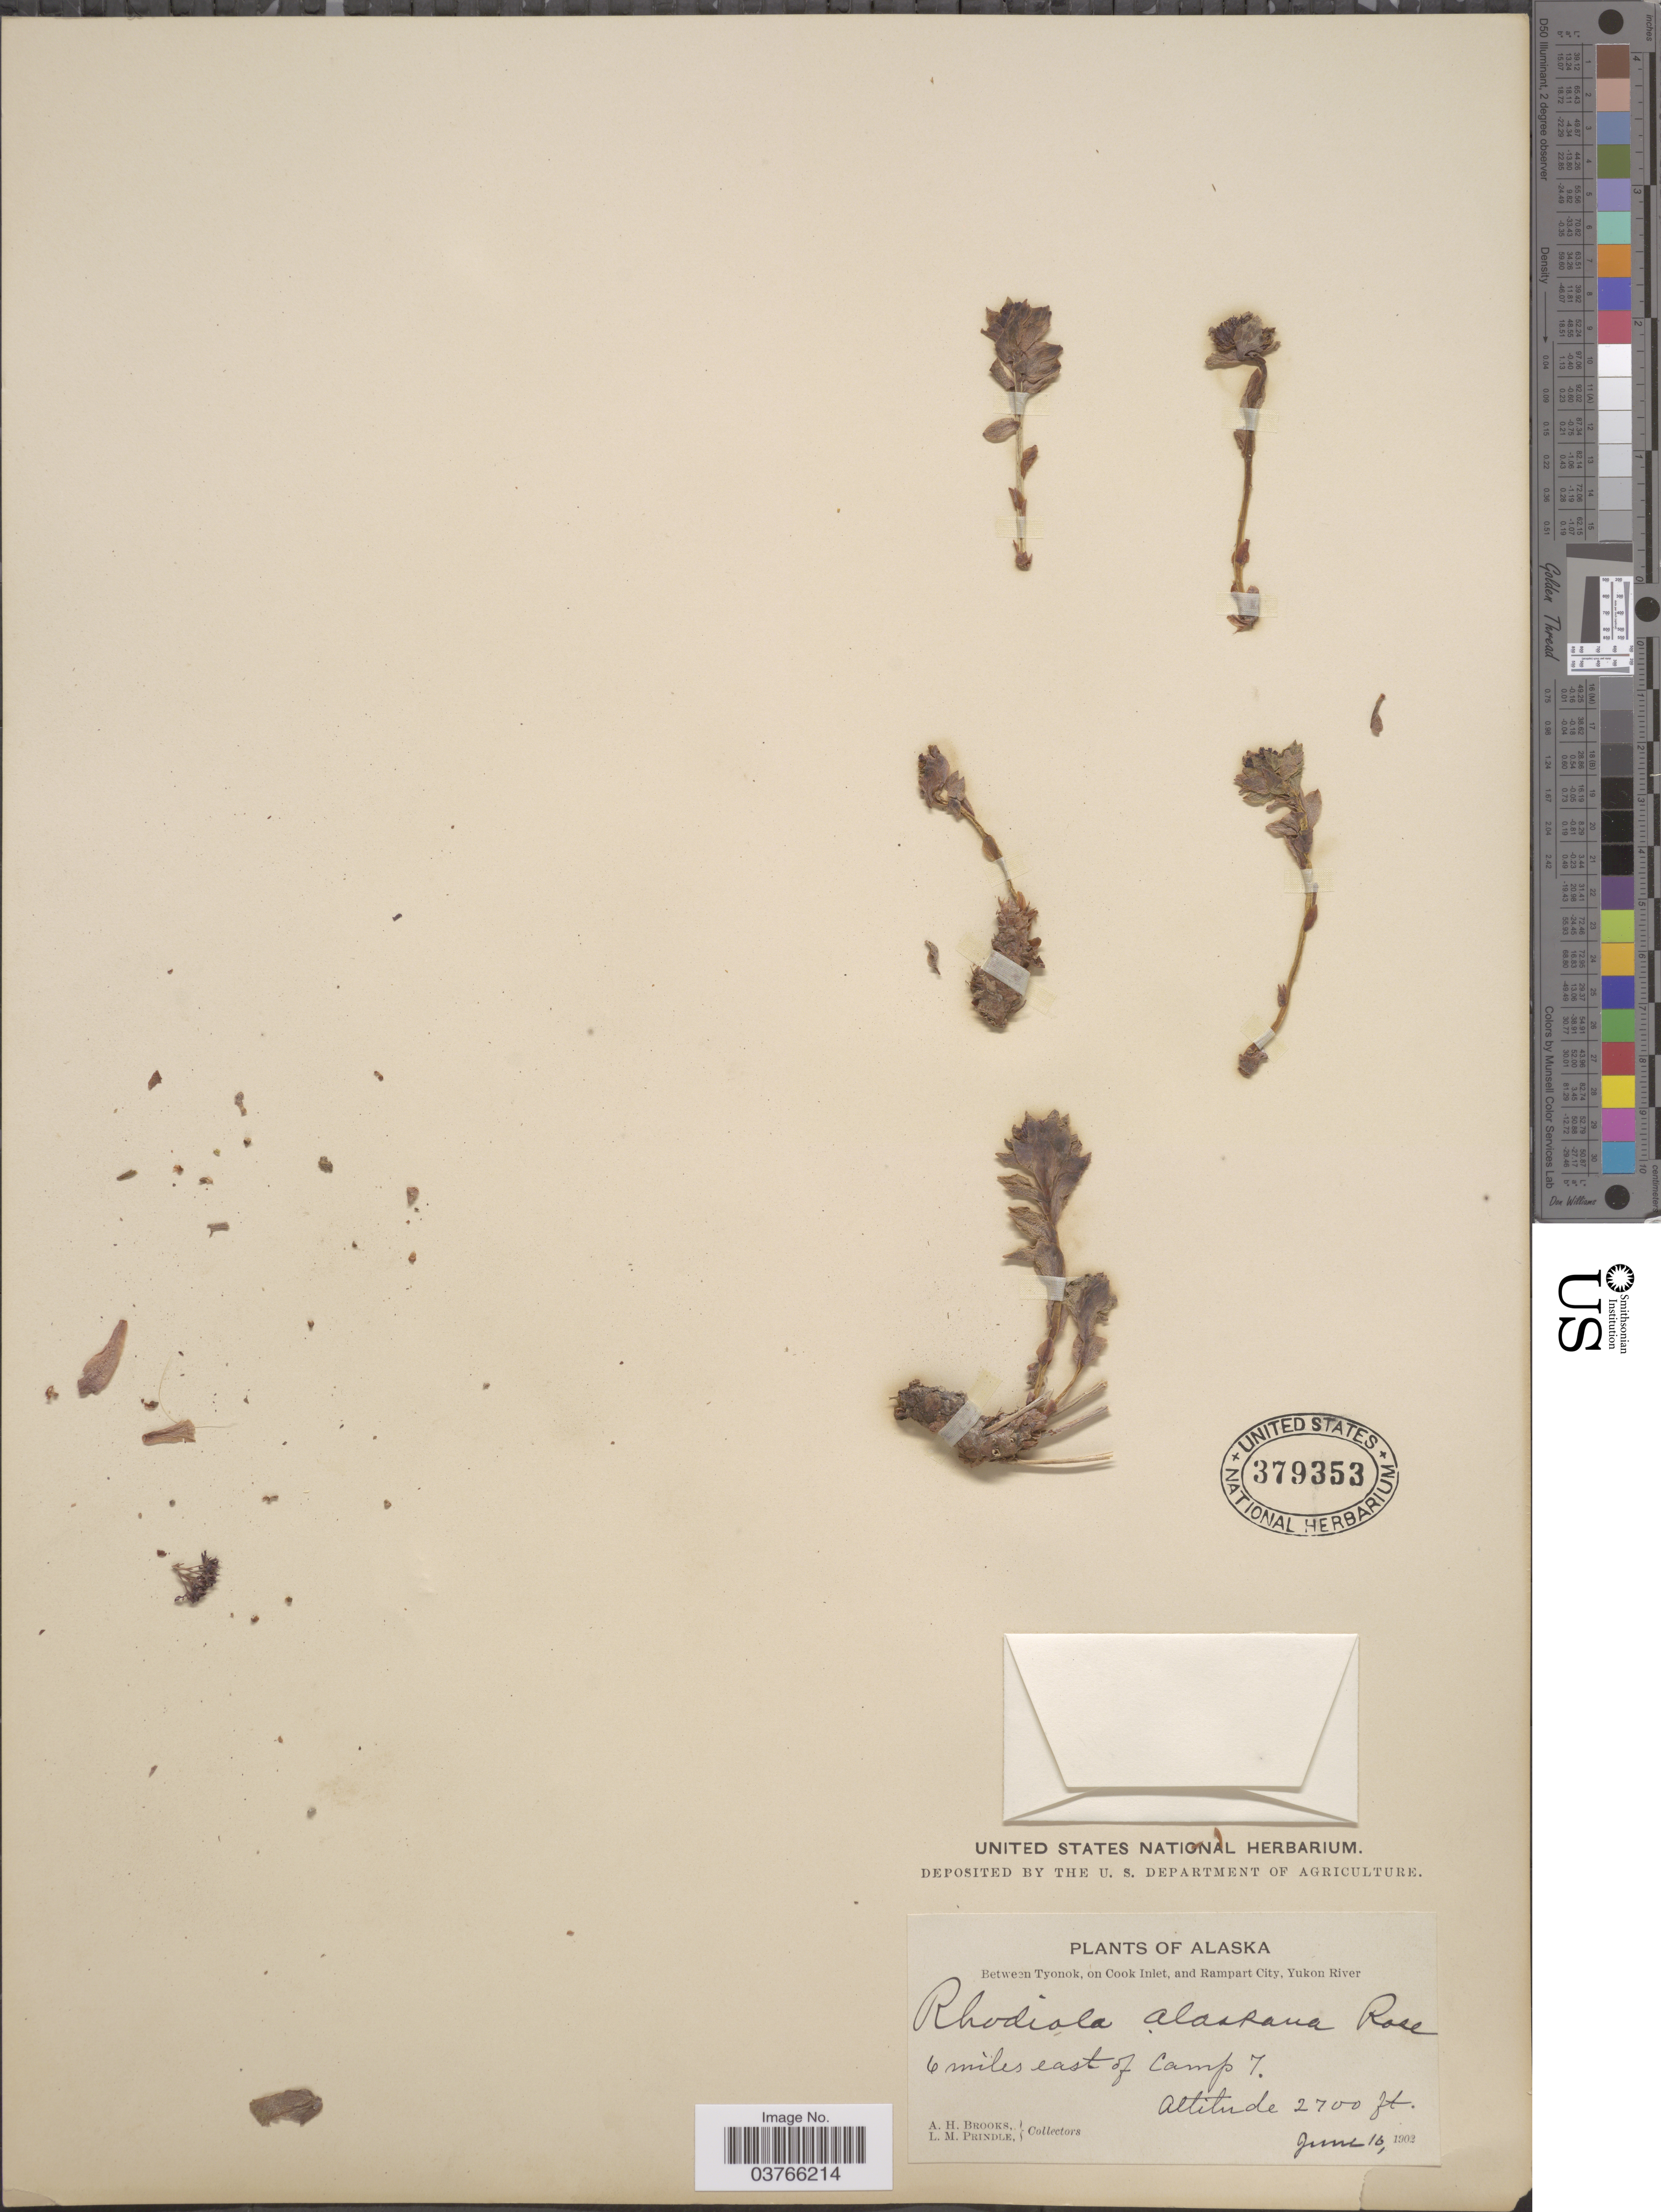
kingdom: Plantae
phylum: Tracheophyta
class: Magnoliopsida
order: Saxifragales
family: Crassulaceae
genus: Rhodiola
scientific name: Rhodiola integrifolia subsp. integrifolia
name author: Raf.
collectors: A. Brooks & L. Prindle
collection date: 1902-06-16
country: United States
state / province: Alaska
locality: Between Tyonok, on Cook Inlet, and Rampart City, Yukon River. 6 miles east of Camp 7.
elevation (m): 823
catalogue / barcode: US 379353